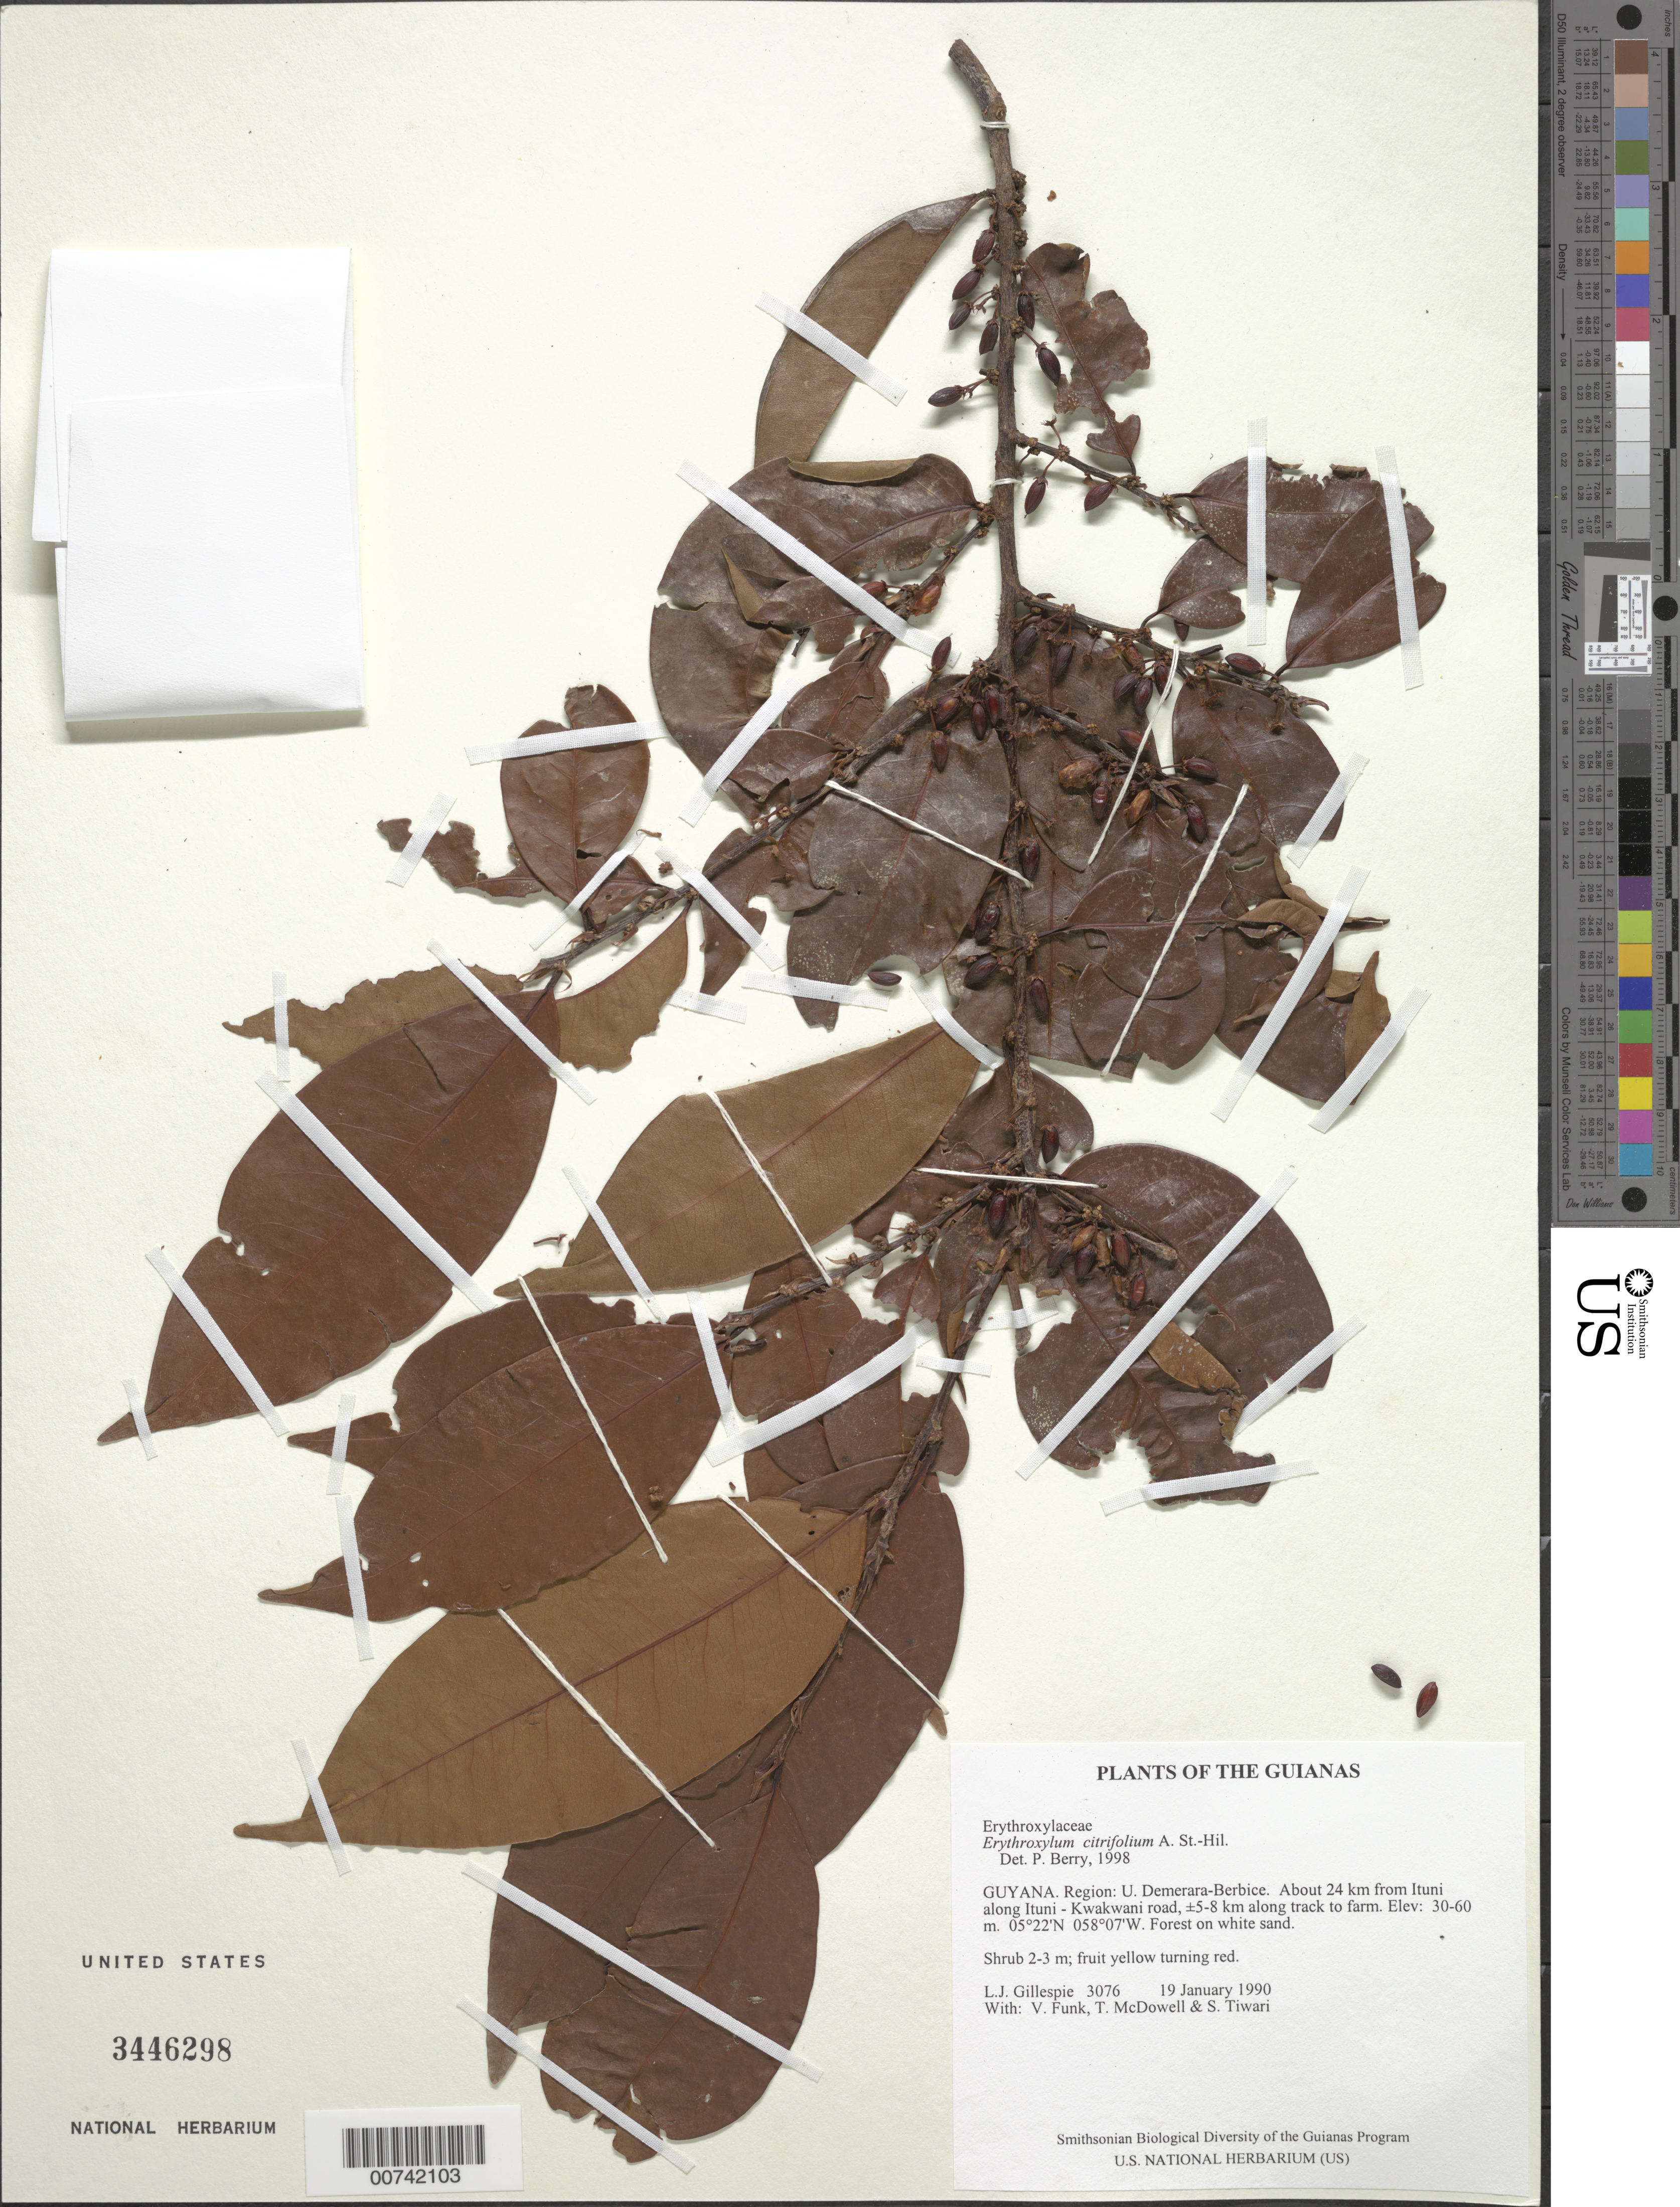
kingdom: Plantae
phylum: Tracheophyta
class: Magnoliopsida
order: Malpighiales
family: Erythroxylaceae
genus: Erythroxylum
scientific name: Erythroxylum citrifolium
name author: A. St.-Hil.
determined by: Berry, P. E., (WIS), University of Wisconsin - Madison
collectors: L. J. Gillespie, V. Funk, T. McDowell & S. Tiwari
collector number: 3076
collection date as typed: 19 January 1990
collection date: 1990-01-19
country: Guyana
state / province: U. Demerara-Berbice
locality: About 24 km from Ituni along Ituni - Kwakwani road, ±5-8 km along track to farm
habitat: Forest on white sand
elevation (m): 30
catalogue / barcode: US 3446298